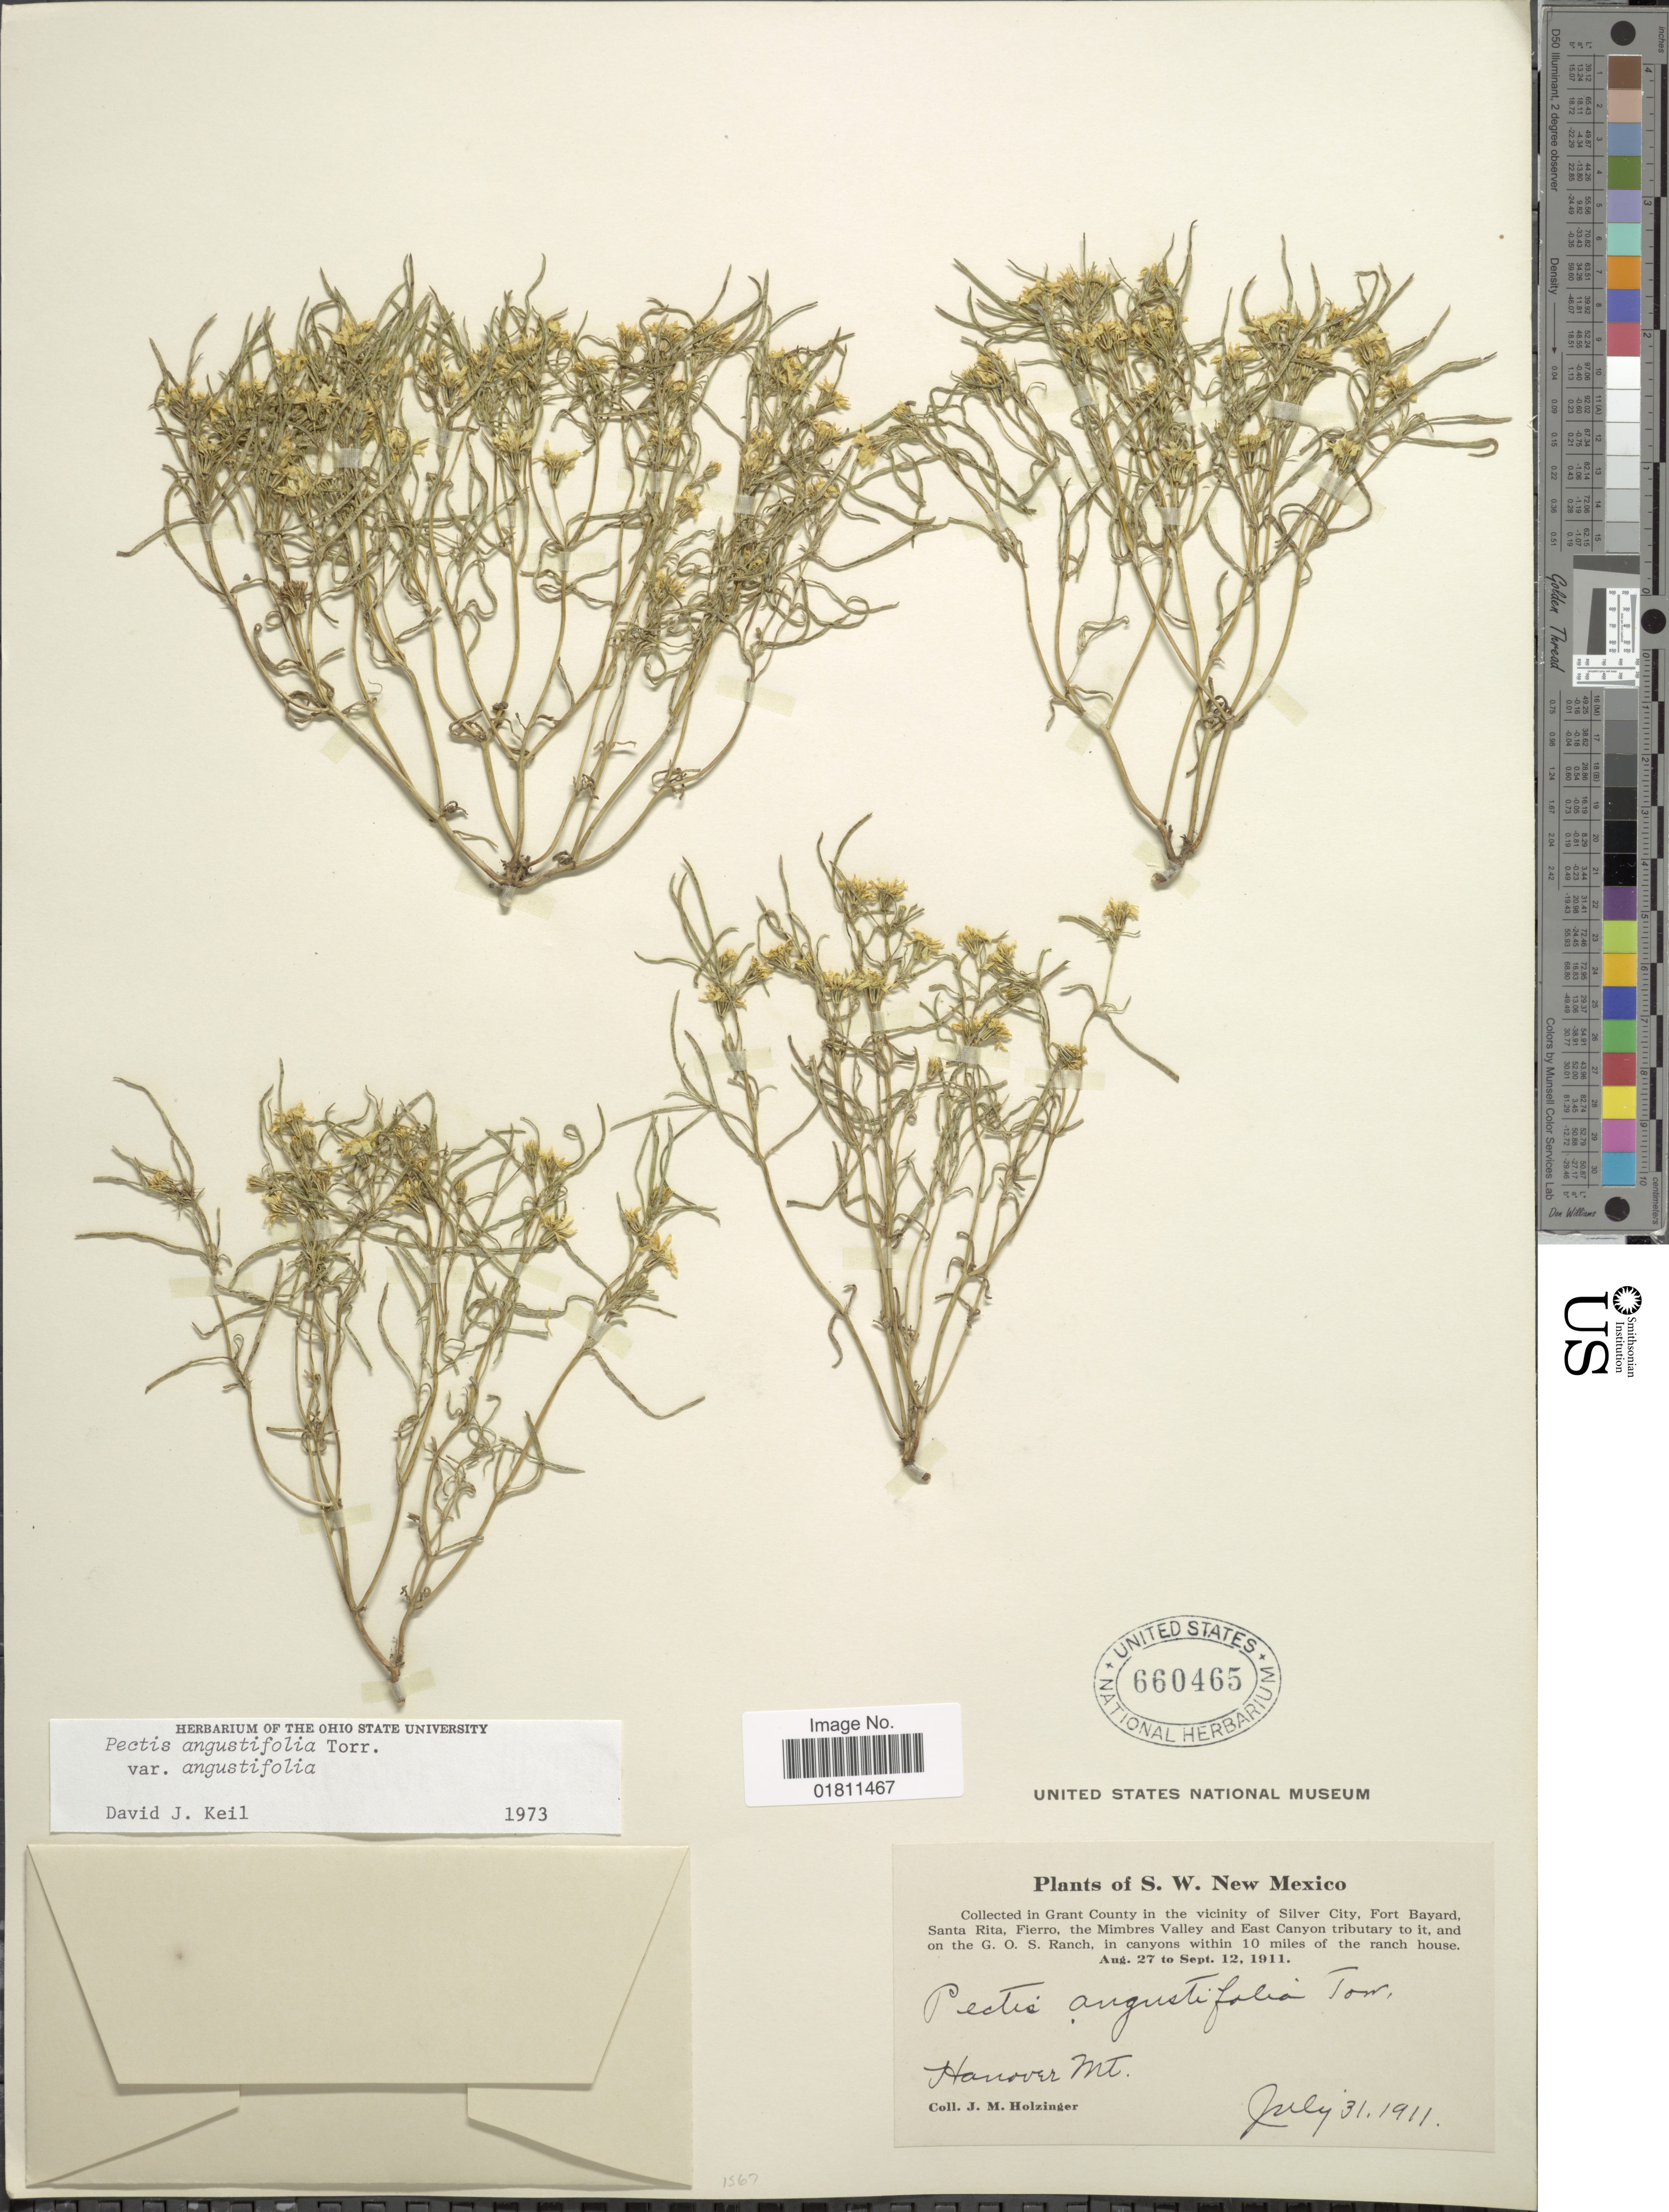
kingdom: Plantae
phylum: Tracheophyta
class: Magnoliopsida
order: Asterales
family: Asteraceae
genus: Pectis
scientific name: Pectis angustifolia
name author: Torr.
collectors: J. M. Holzinger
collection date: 1911-07-31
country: United States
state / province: New Mexico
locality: Grant County in the vicinity of Silver City, Fort Bayard, Santa Rita Fierro, the Mimbres Valley and East Canyon tributary to it, and on the G. O. S. Ranch, in canyons within 10 miles on the ranch house. Hanover Mt.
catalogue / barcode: US 660465